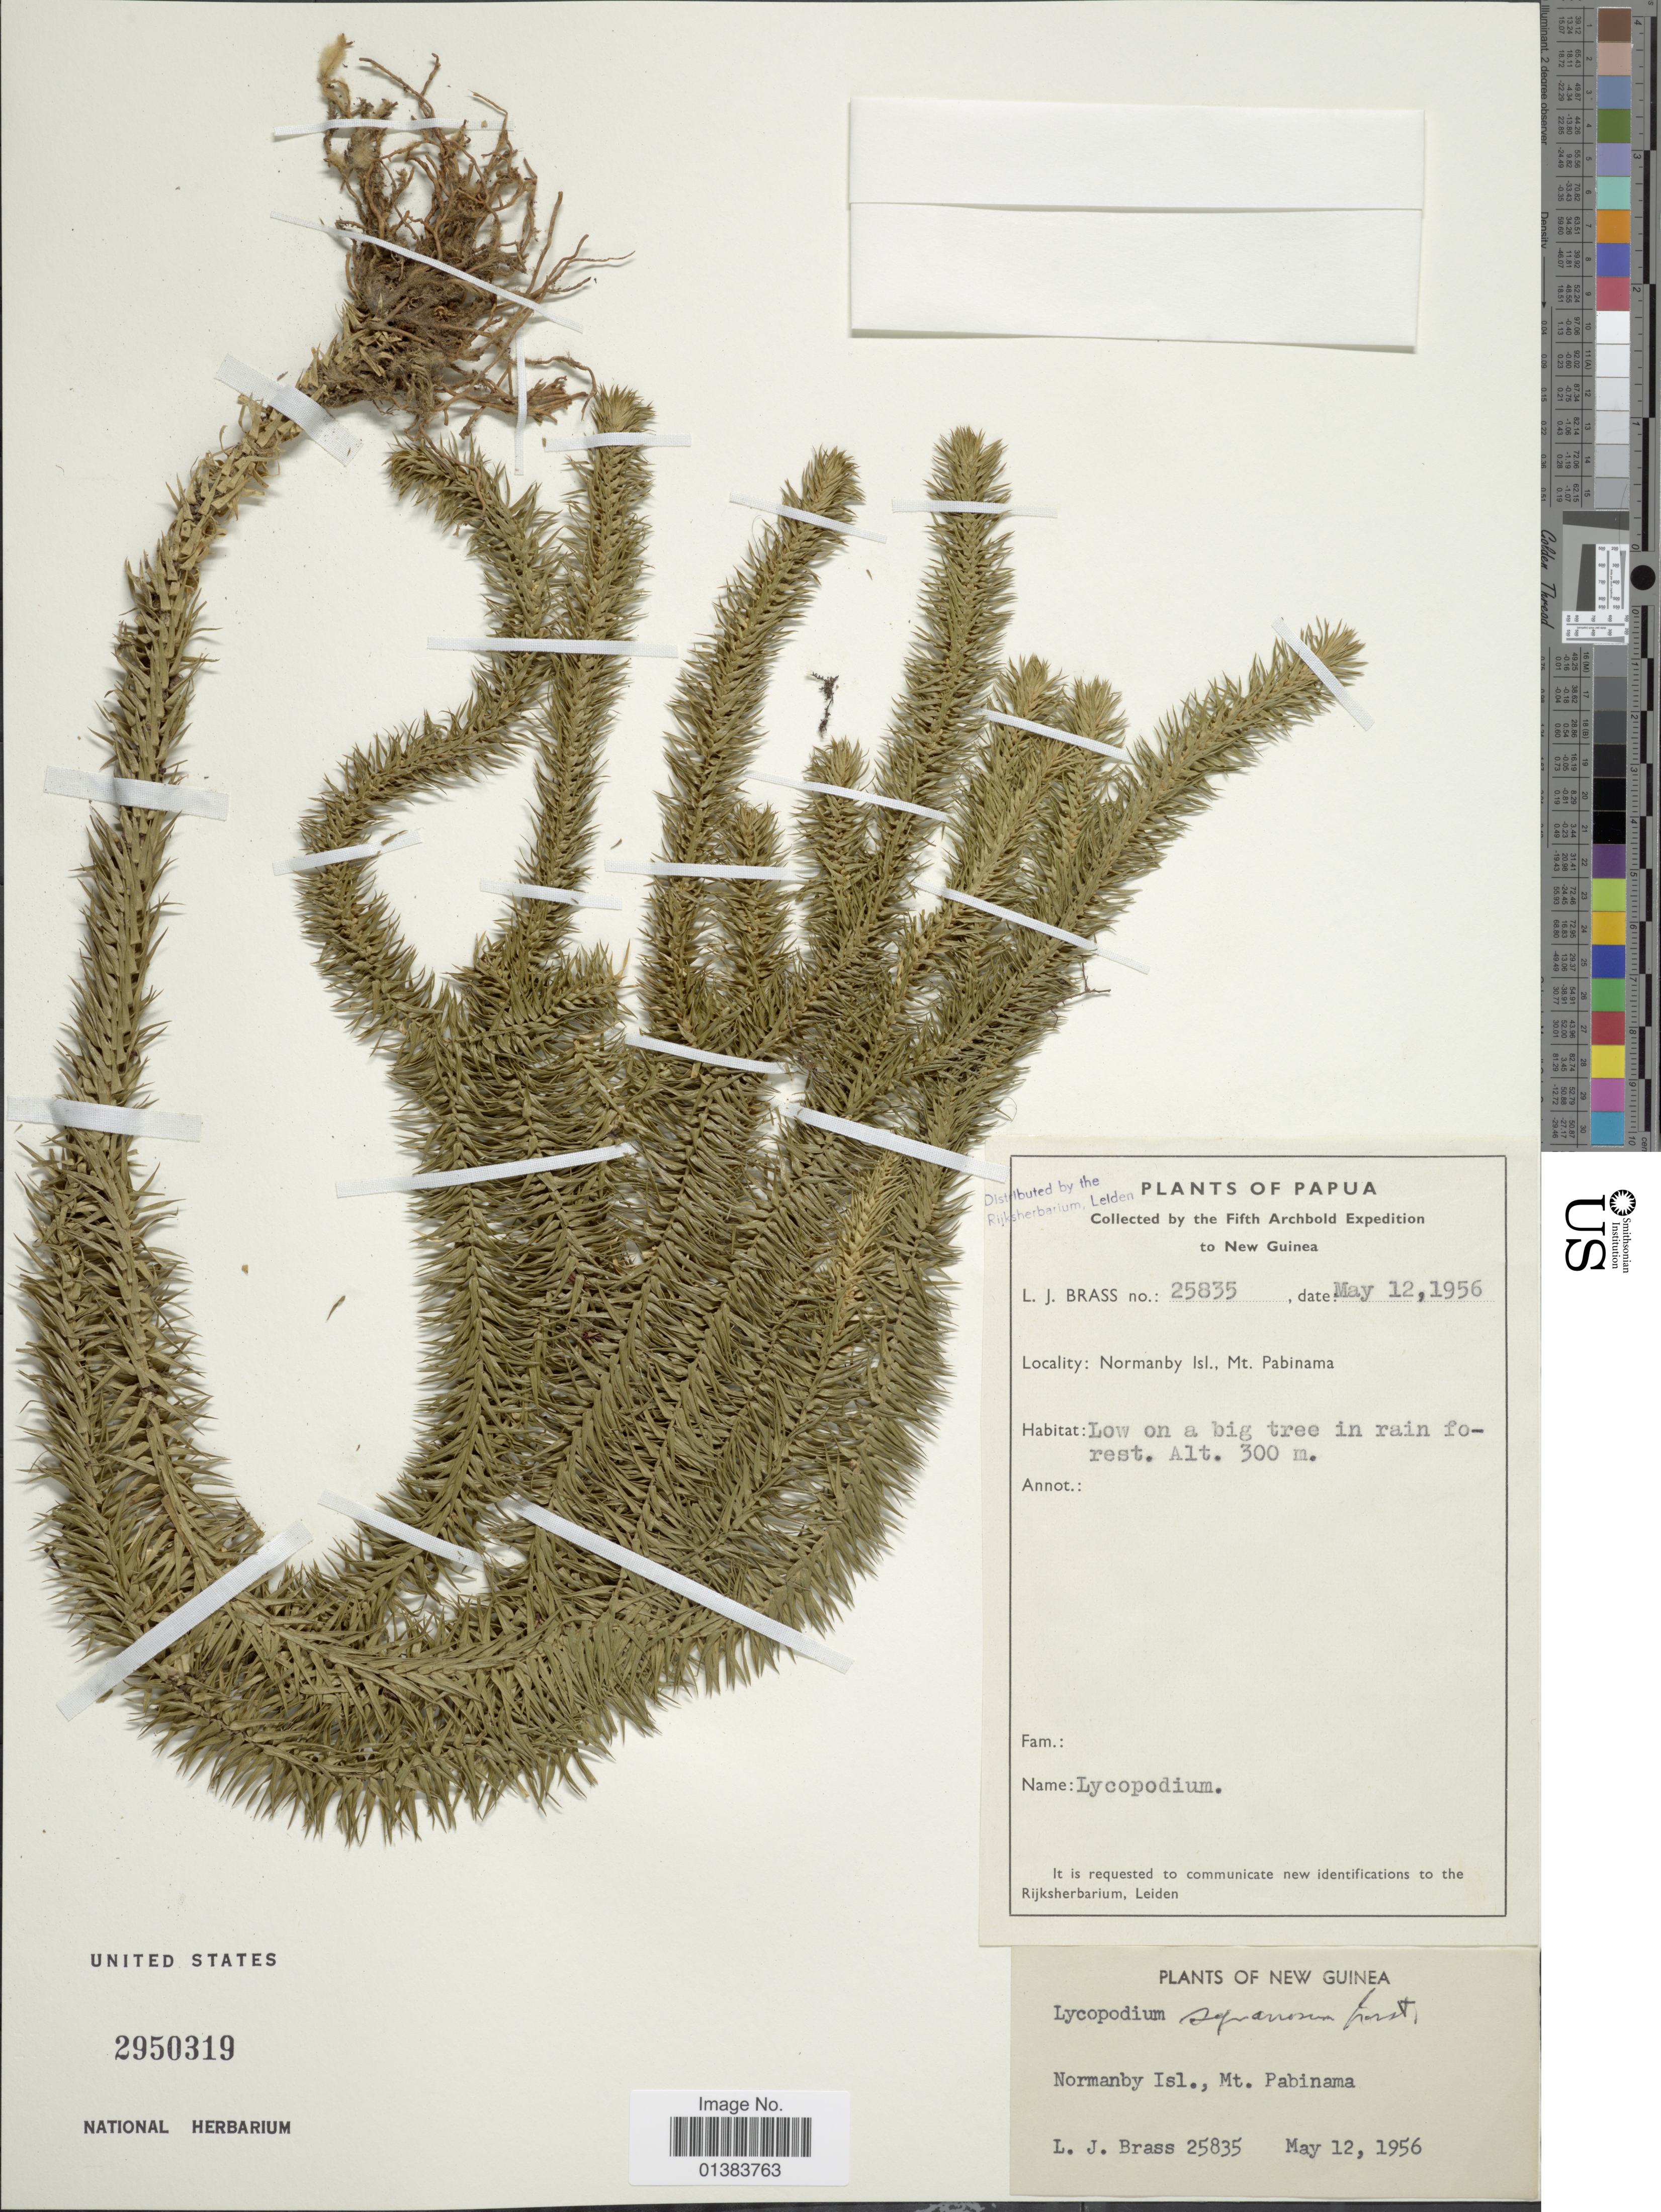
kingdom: Plantae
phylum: Tracheophyta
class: Lycopodiopsida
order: Lycopodiales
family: Lycopodiaceae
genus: Phlegmariurus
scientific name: Phlegmariurus squarrosus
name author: (G. Forst.) Á. Löve & D. Löve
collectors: L. J. Brass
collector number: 25835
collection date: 1956-05-12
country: Papua New Guinea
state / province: Milne Bay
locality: Normanby Isl., Mt. Pabinama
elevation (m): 300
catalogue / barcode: US 2950319